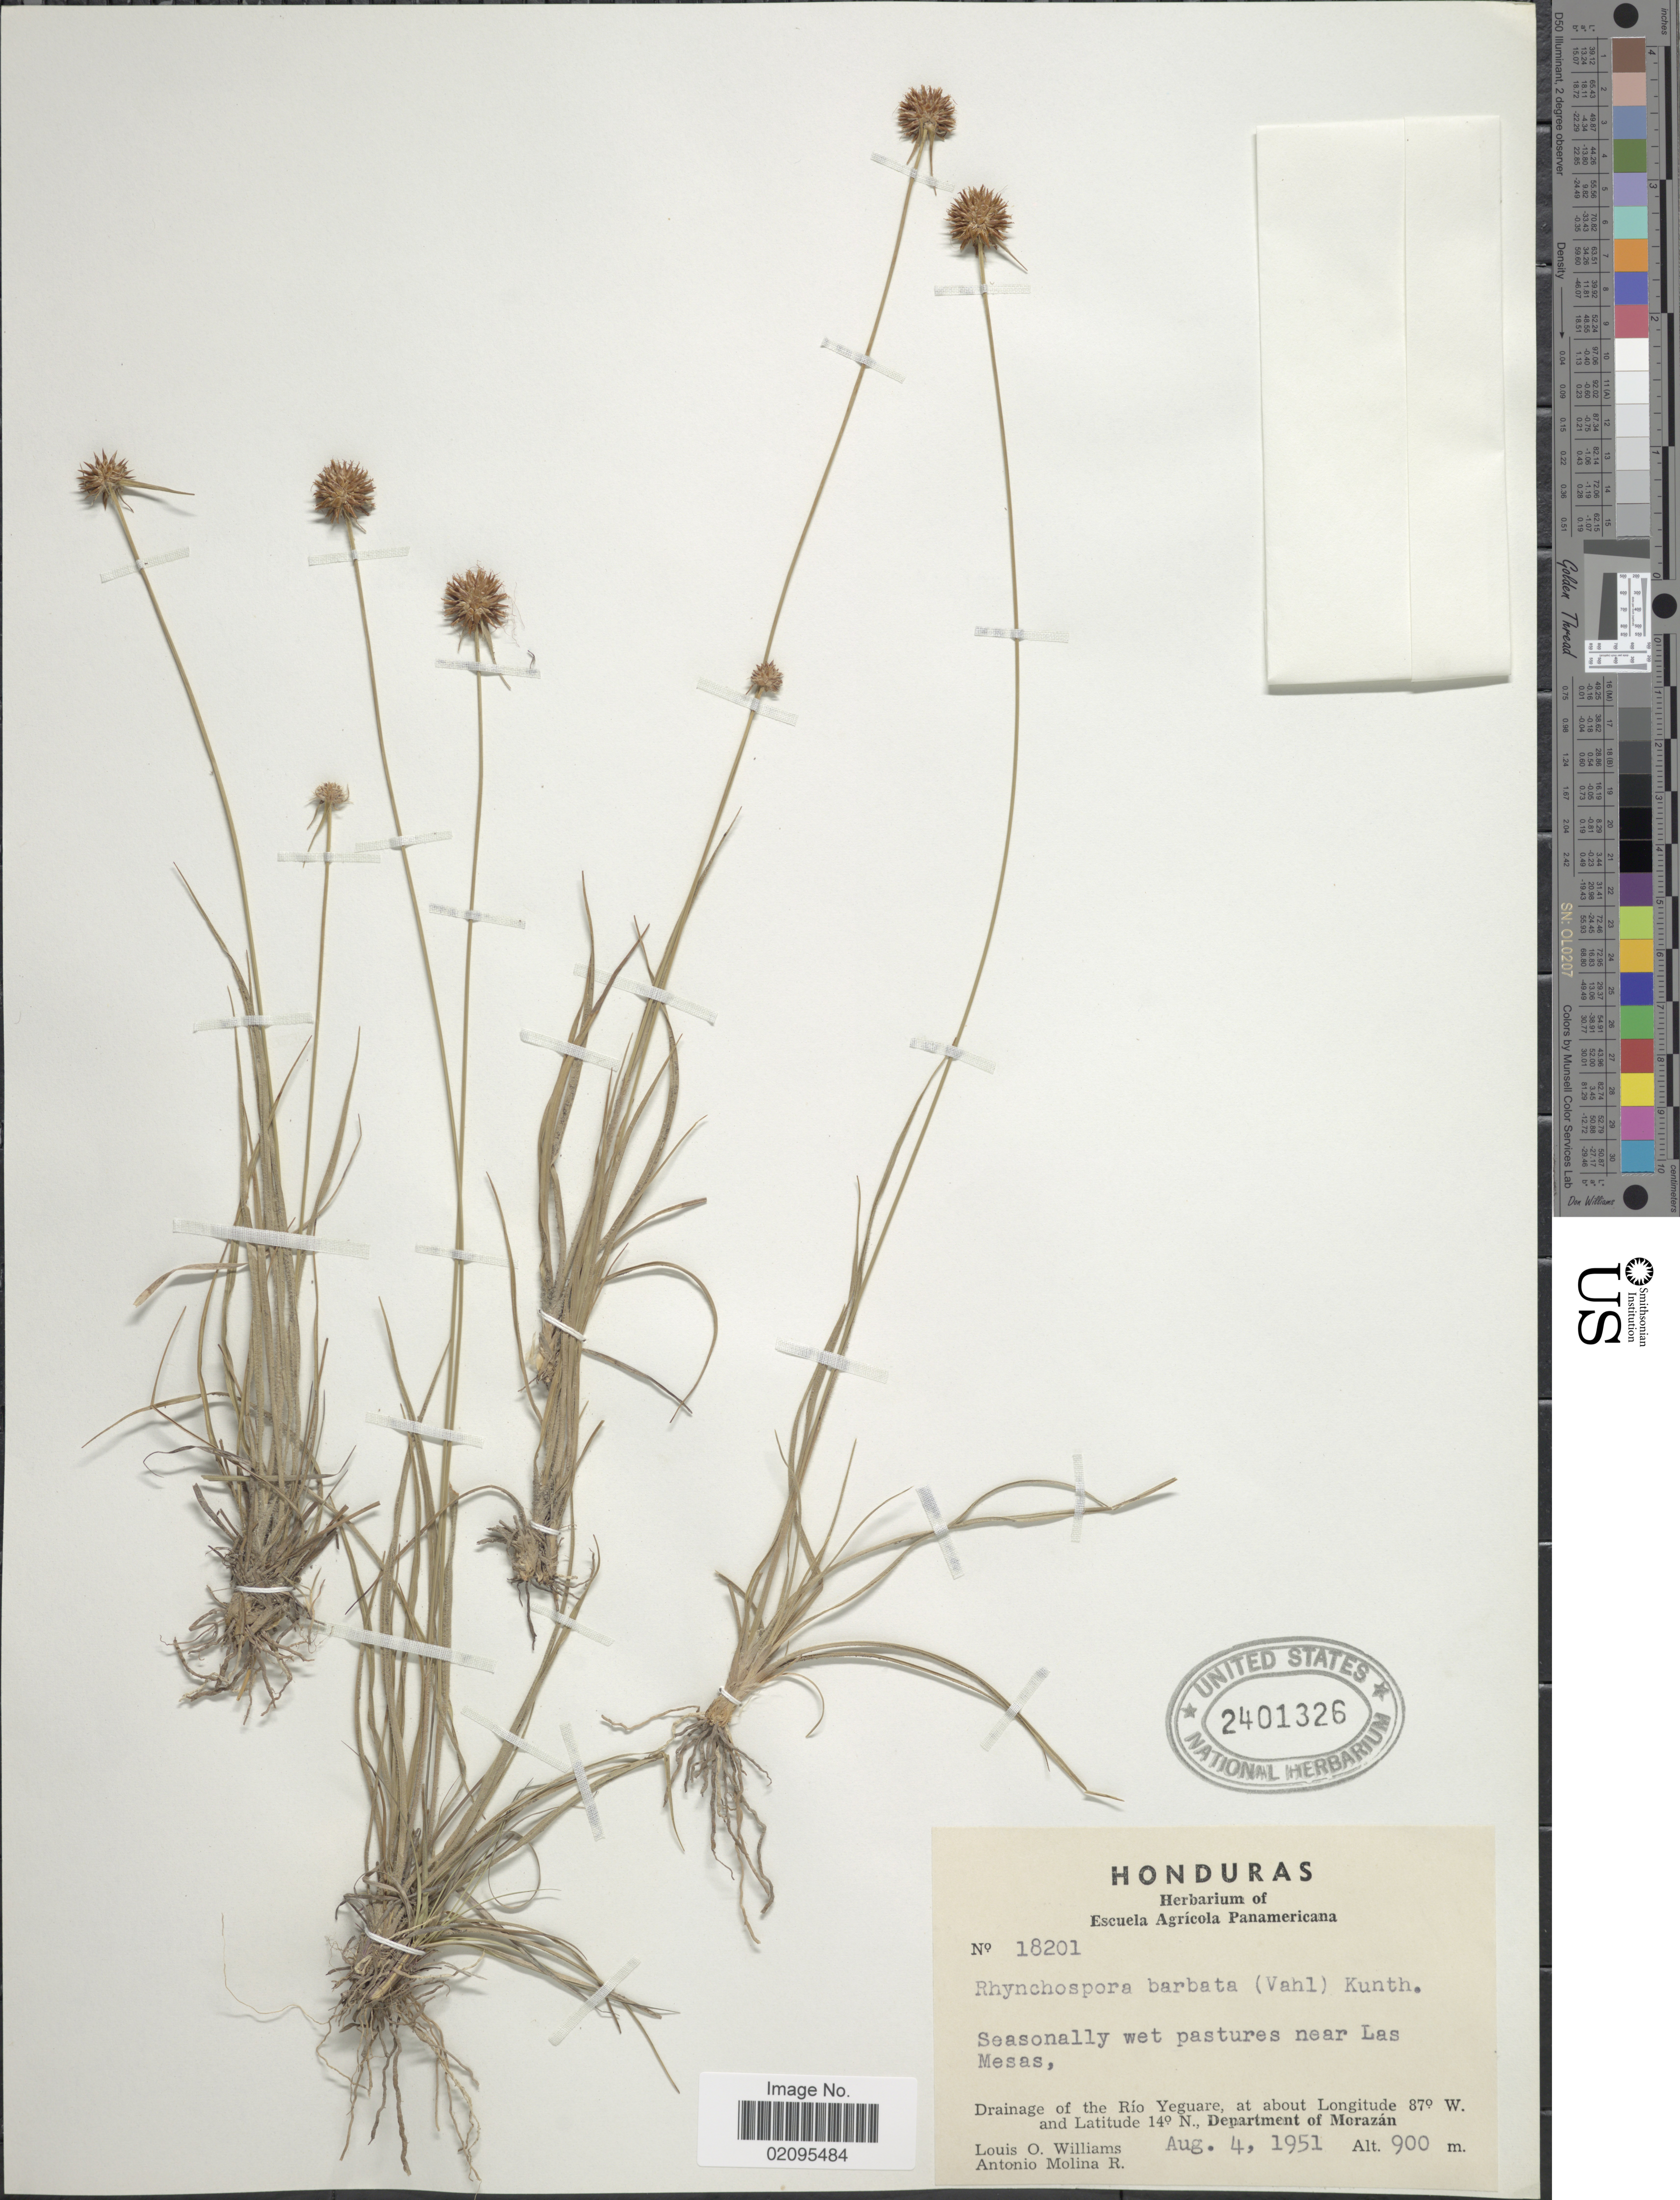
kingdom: Plantae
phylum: Tracheophyta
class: Liliopsida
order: Poales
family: Cyperaceae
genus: Rhynchospora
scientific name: Rhynchospora barbata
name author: (Vahl) Kunth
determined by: Alves, K.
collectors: L. O. Williams & A. Molina R.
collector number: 18201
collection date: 1951-08-04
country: Honduras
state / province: Fco. Morazán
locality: Seasonally wet pastures near Las Mesas, drainage of the Rio Yeguare, Department of Morazan.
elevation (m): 900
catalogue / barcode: US 2401326